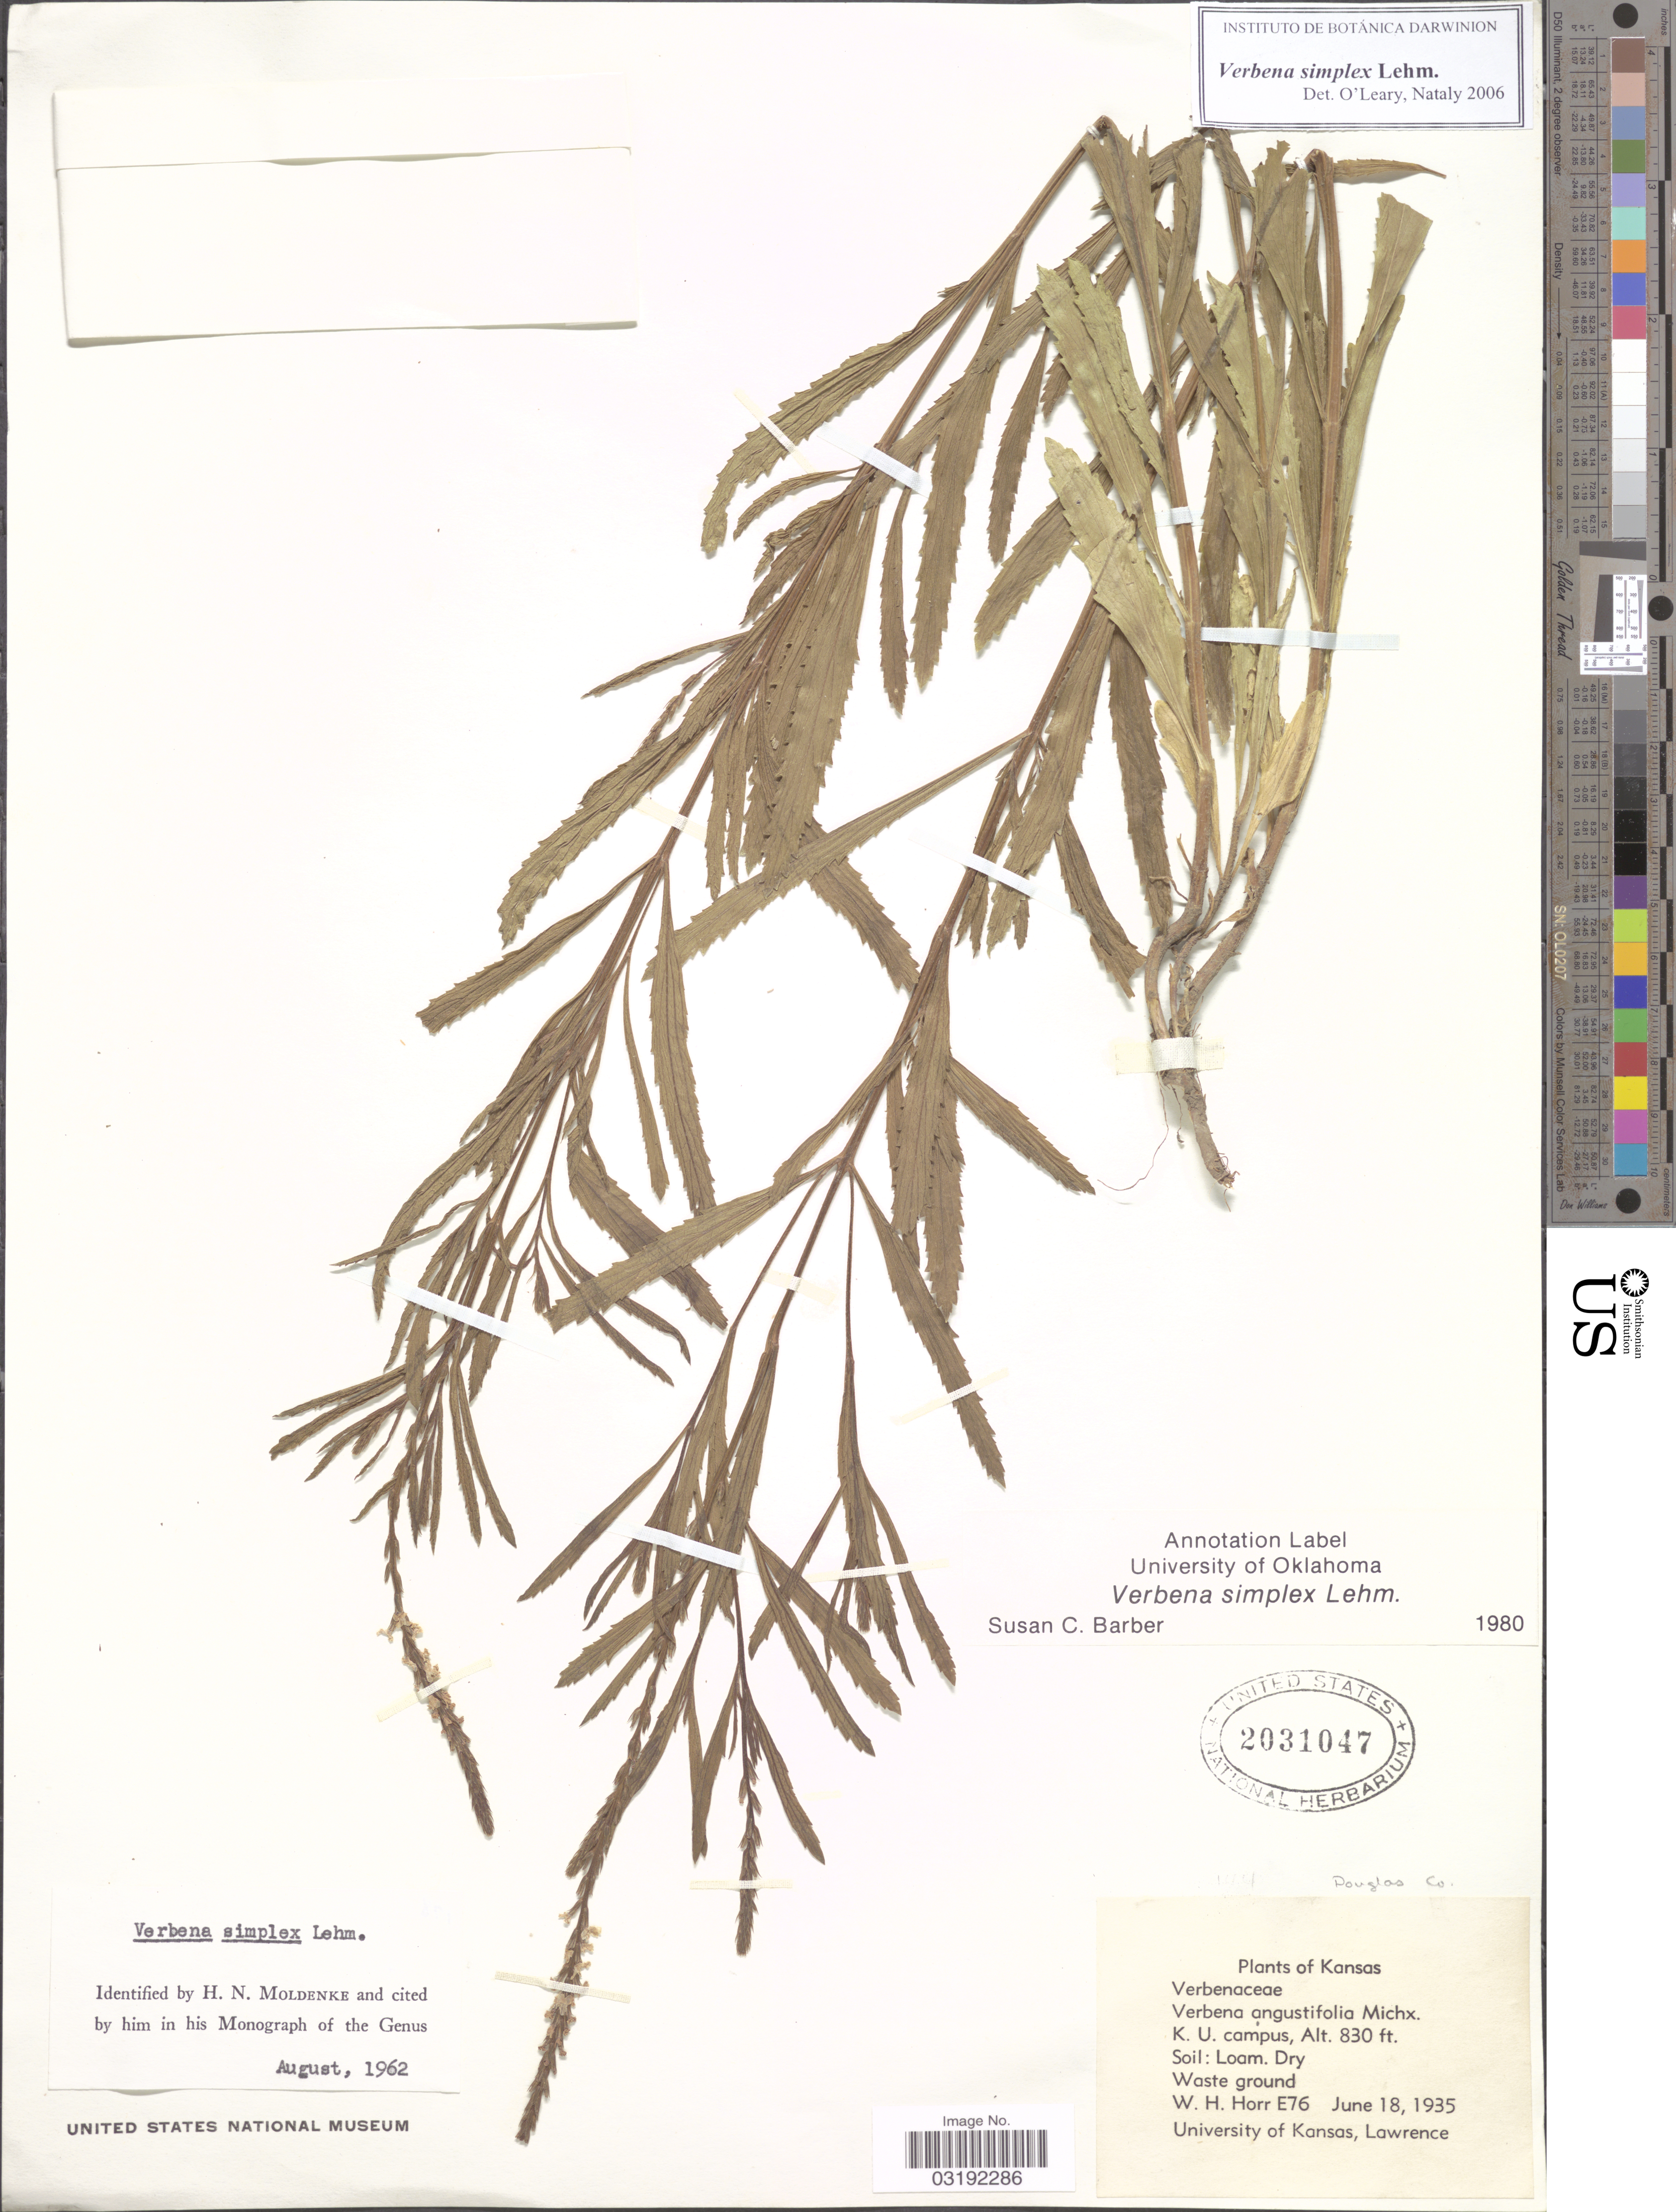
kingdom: Plantae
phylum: Tracheophyta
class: Magnoliopsida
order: Lamiales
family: Verbenaceae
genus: Verbena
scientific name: Verbena simplex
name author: F. Lehm.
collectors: W. H. Horr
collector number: E76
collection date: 1935-06-18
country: United States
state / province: Kansas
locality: K.U. campus, Douglas Co.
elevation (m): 253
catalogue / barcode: US 2031047